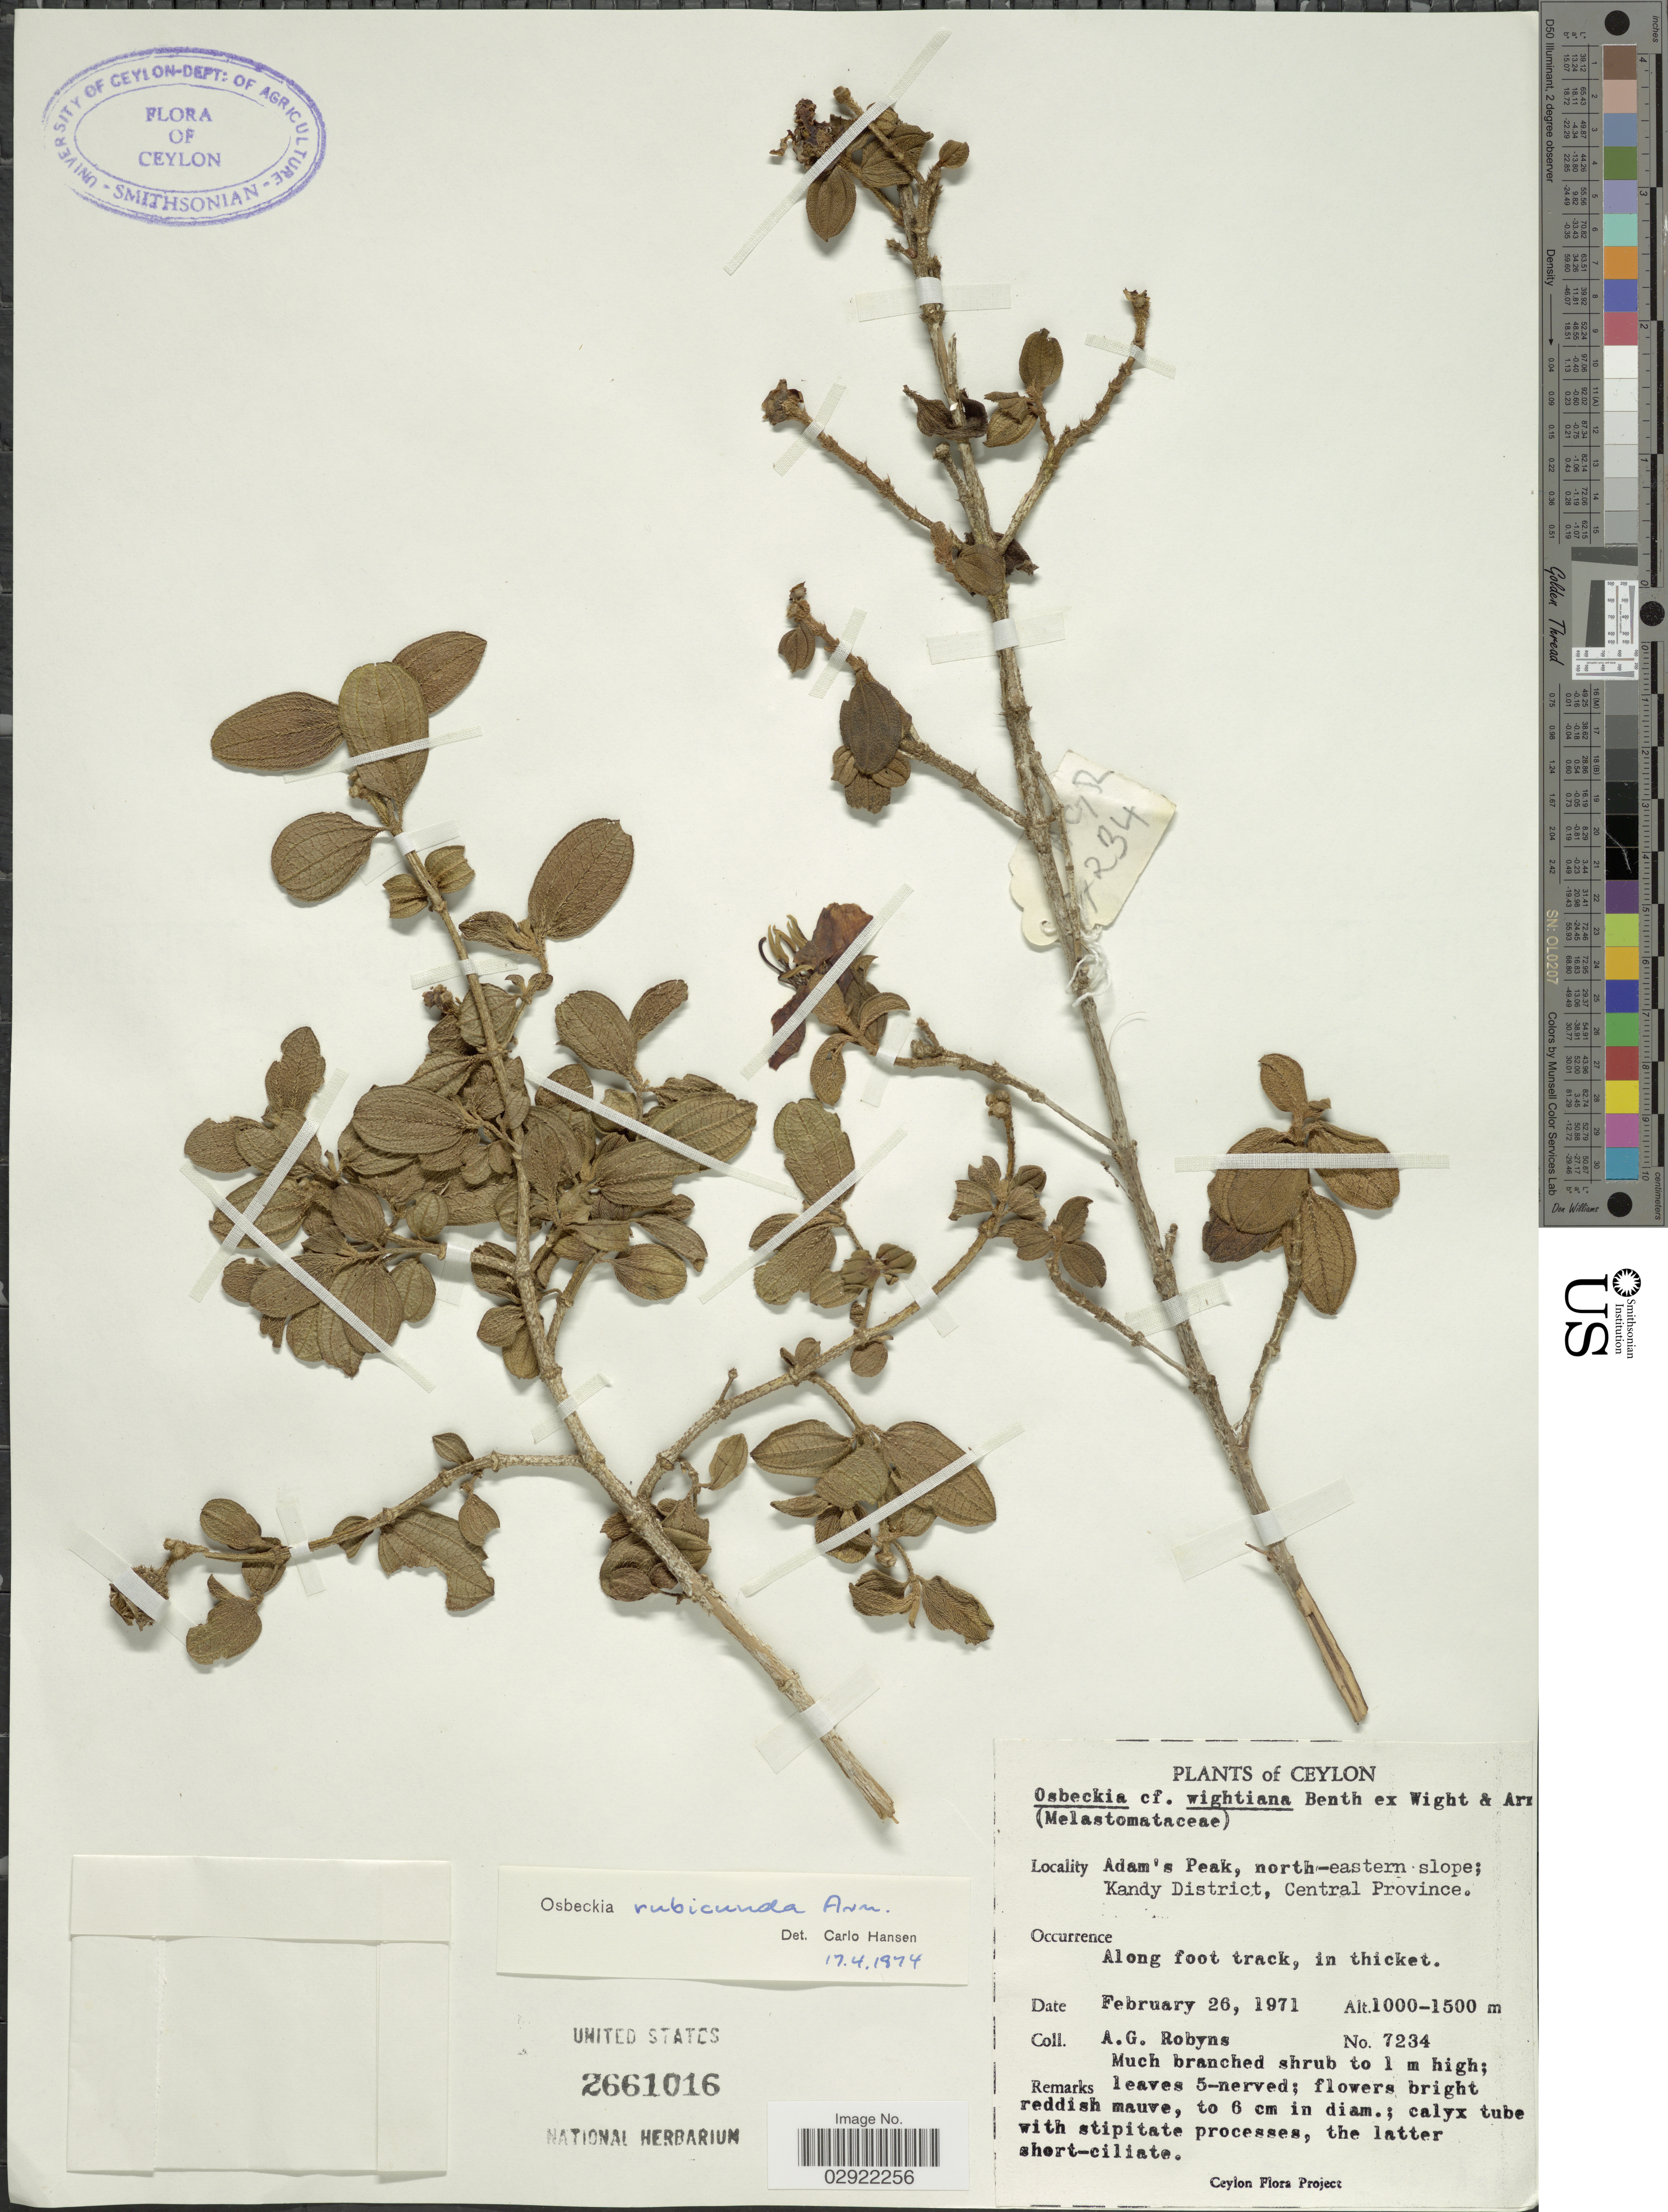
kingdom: Plantae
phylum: Tracheophyta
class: Magnoliopsida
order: Myrtales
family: Melastomataceae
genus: Osbeckia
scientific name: Osbeckia rubicunda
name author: Arn.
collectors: A. G. Robyns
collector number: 7234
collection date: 1971-02-26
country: Sri Lanka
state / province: Central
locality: Ceylon. Adam's Peak, north-eastern slope; Kandy District.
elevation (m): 1000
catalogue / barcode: US 2661016